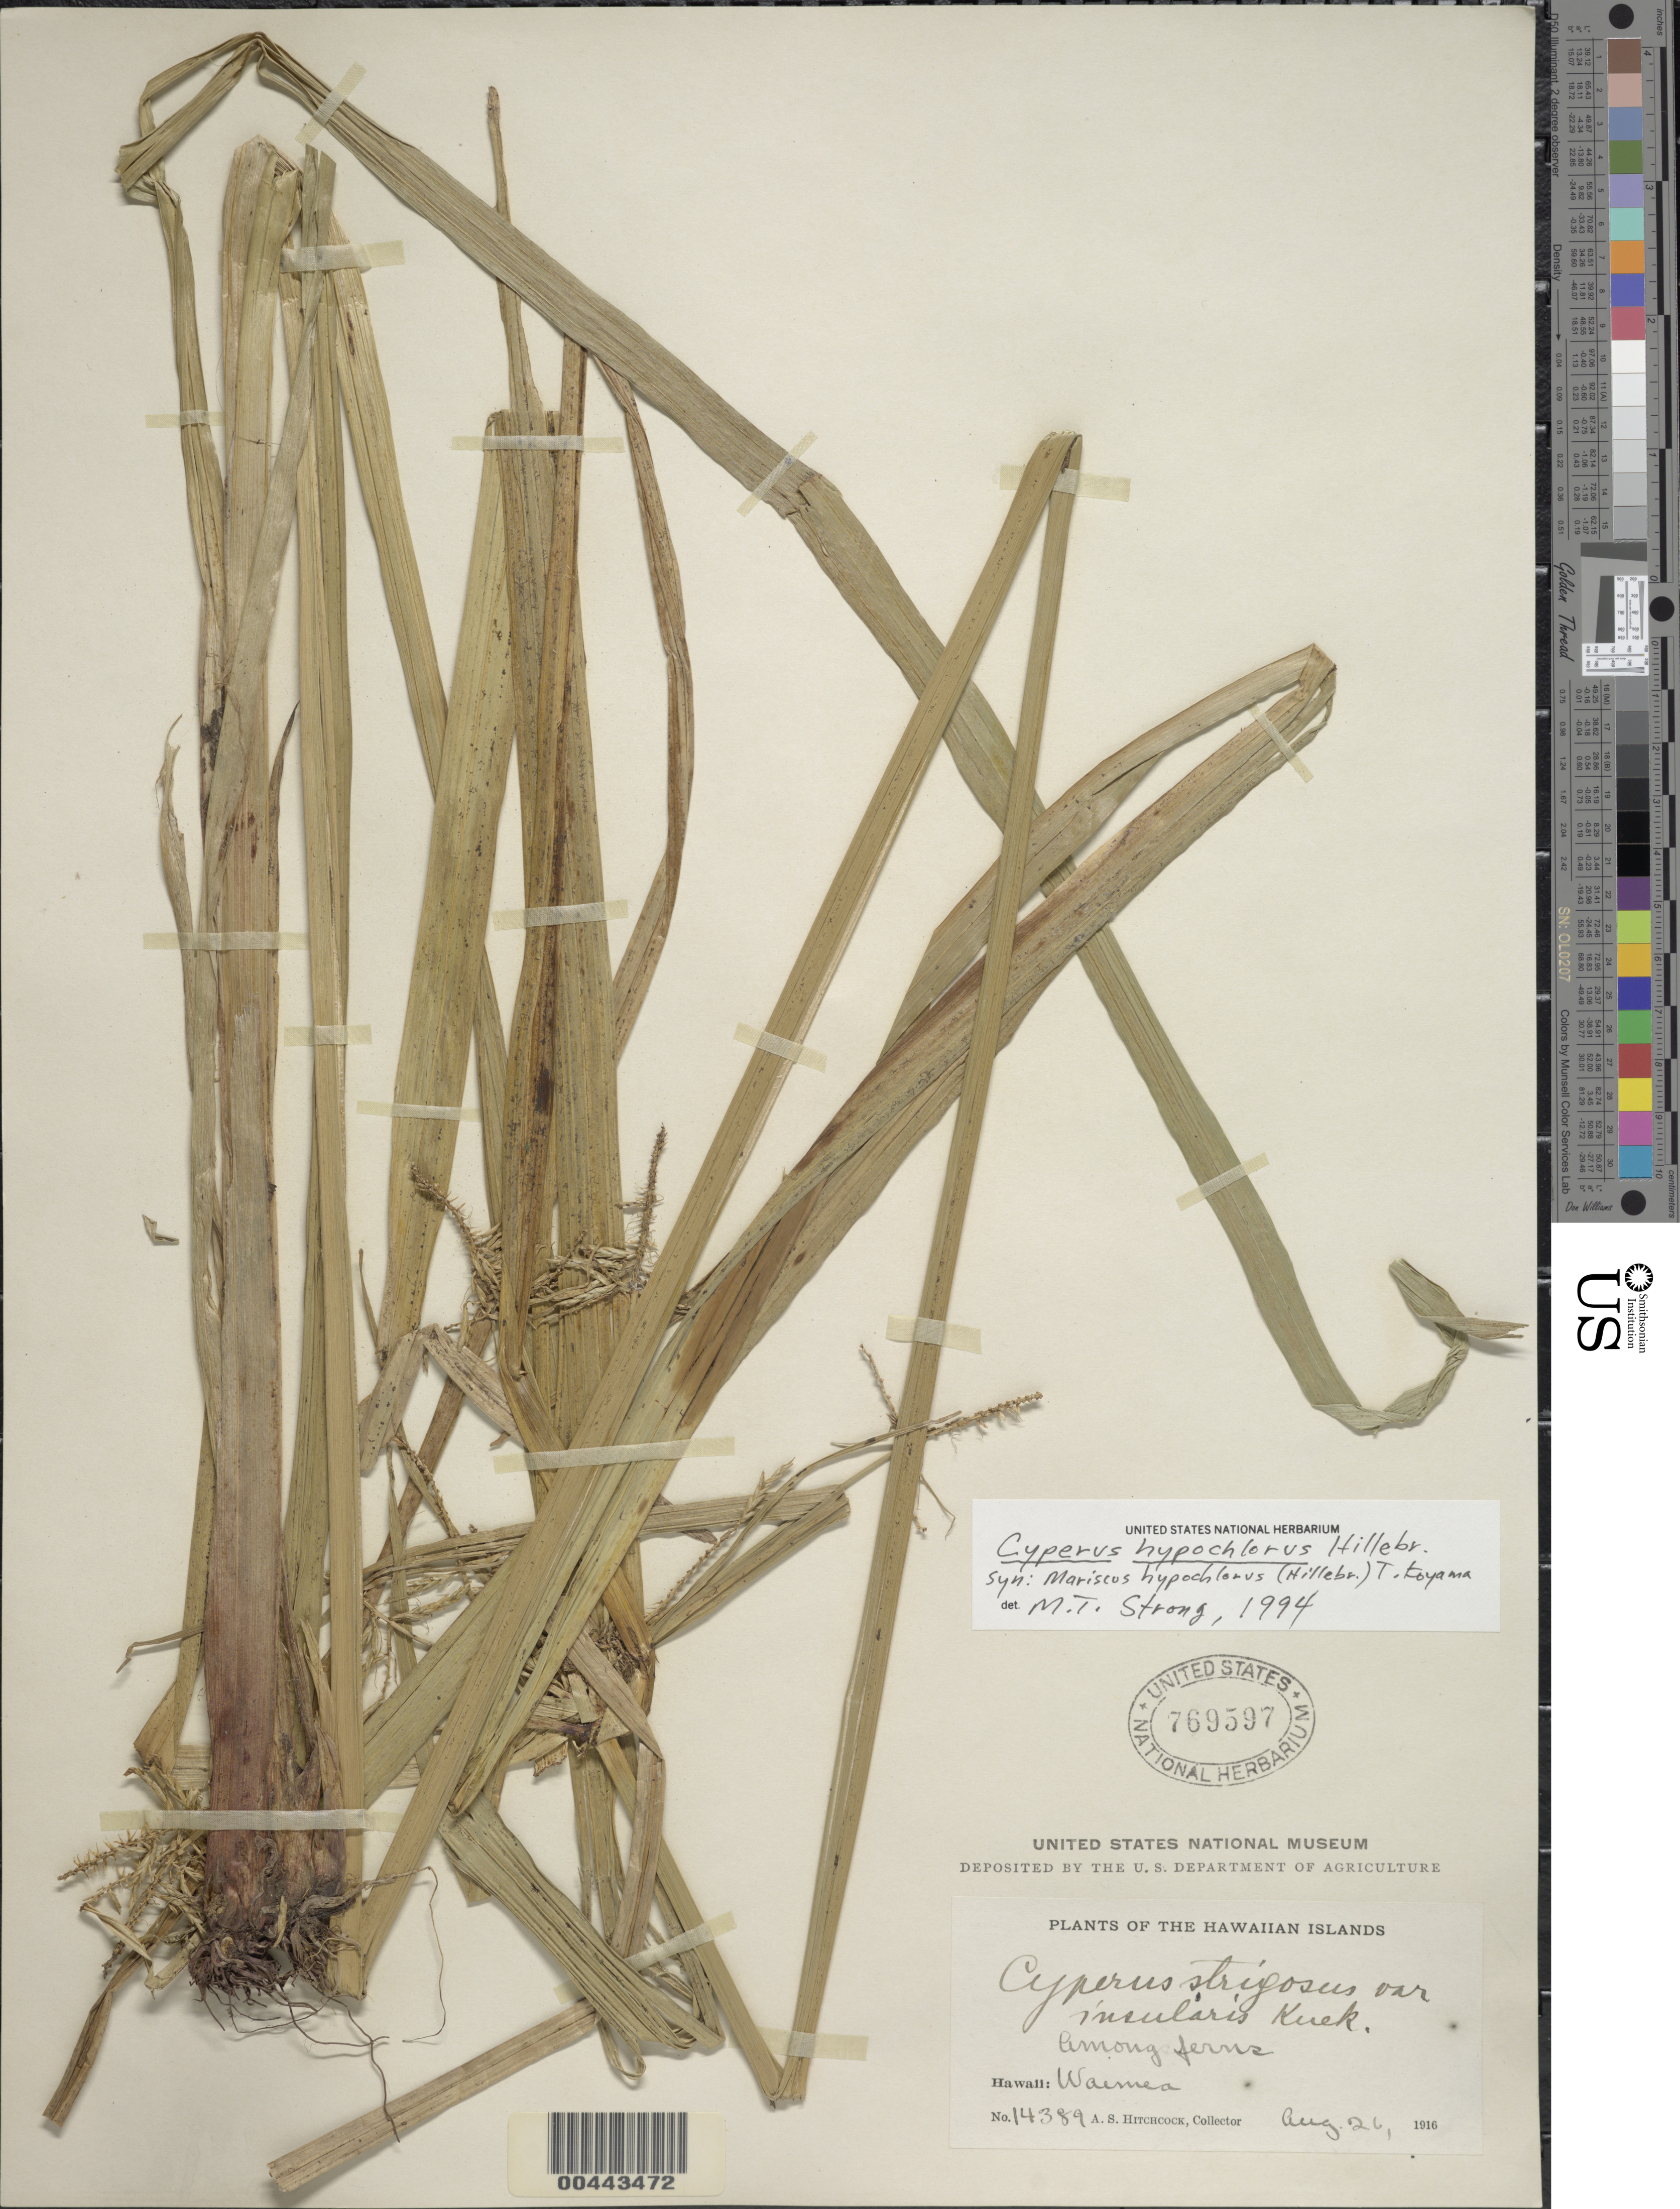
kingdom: Plantae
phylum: Tracheophyta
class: Liliopsida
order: Poales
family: Cyperaceae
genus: Cyperus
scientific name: Cyperus hypochlorus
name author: Hillebr.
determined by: Strong, M. T., (US), Smithsonian Institution - National Museum of Natural History (UNITED STATES)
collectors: A. S. Hitchcock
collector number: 14389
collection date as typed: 26 Aug 1916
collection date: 1916-08-26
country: United States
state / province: Hawaii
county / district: Hawaii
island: Hawaii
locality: Waimea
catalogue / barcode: US 769597